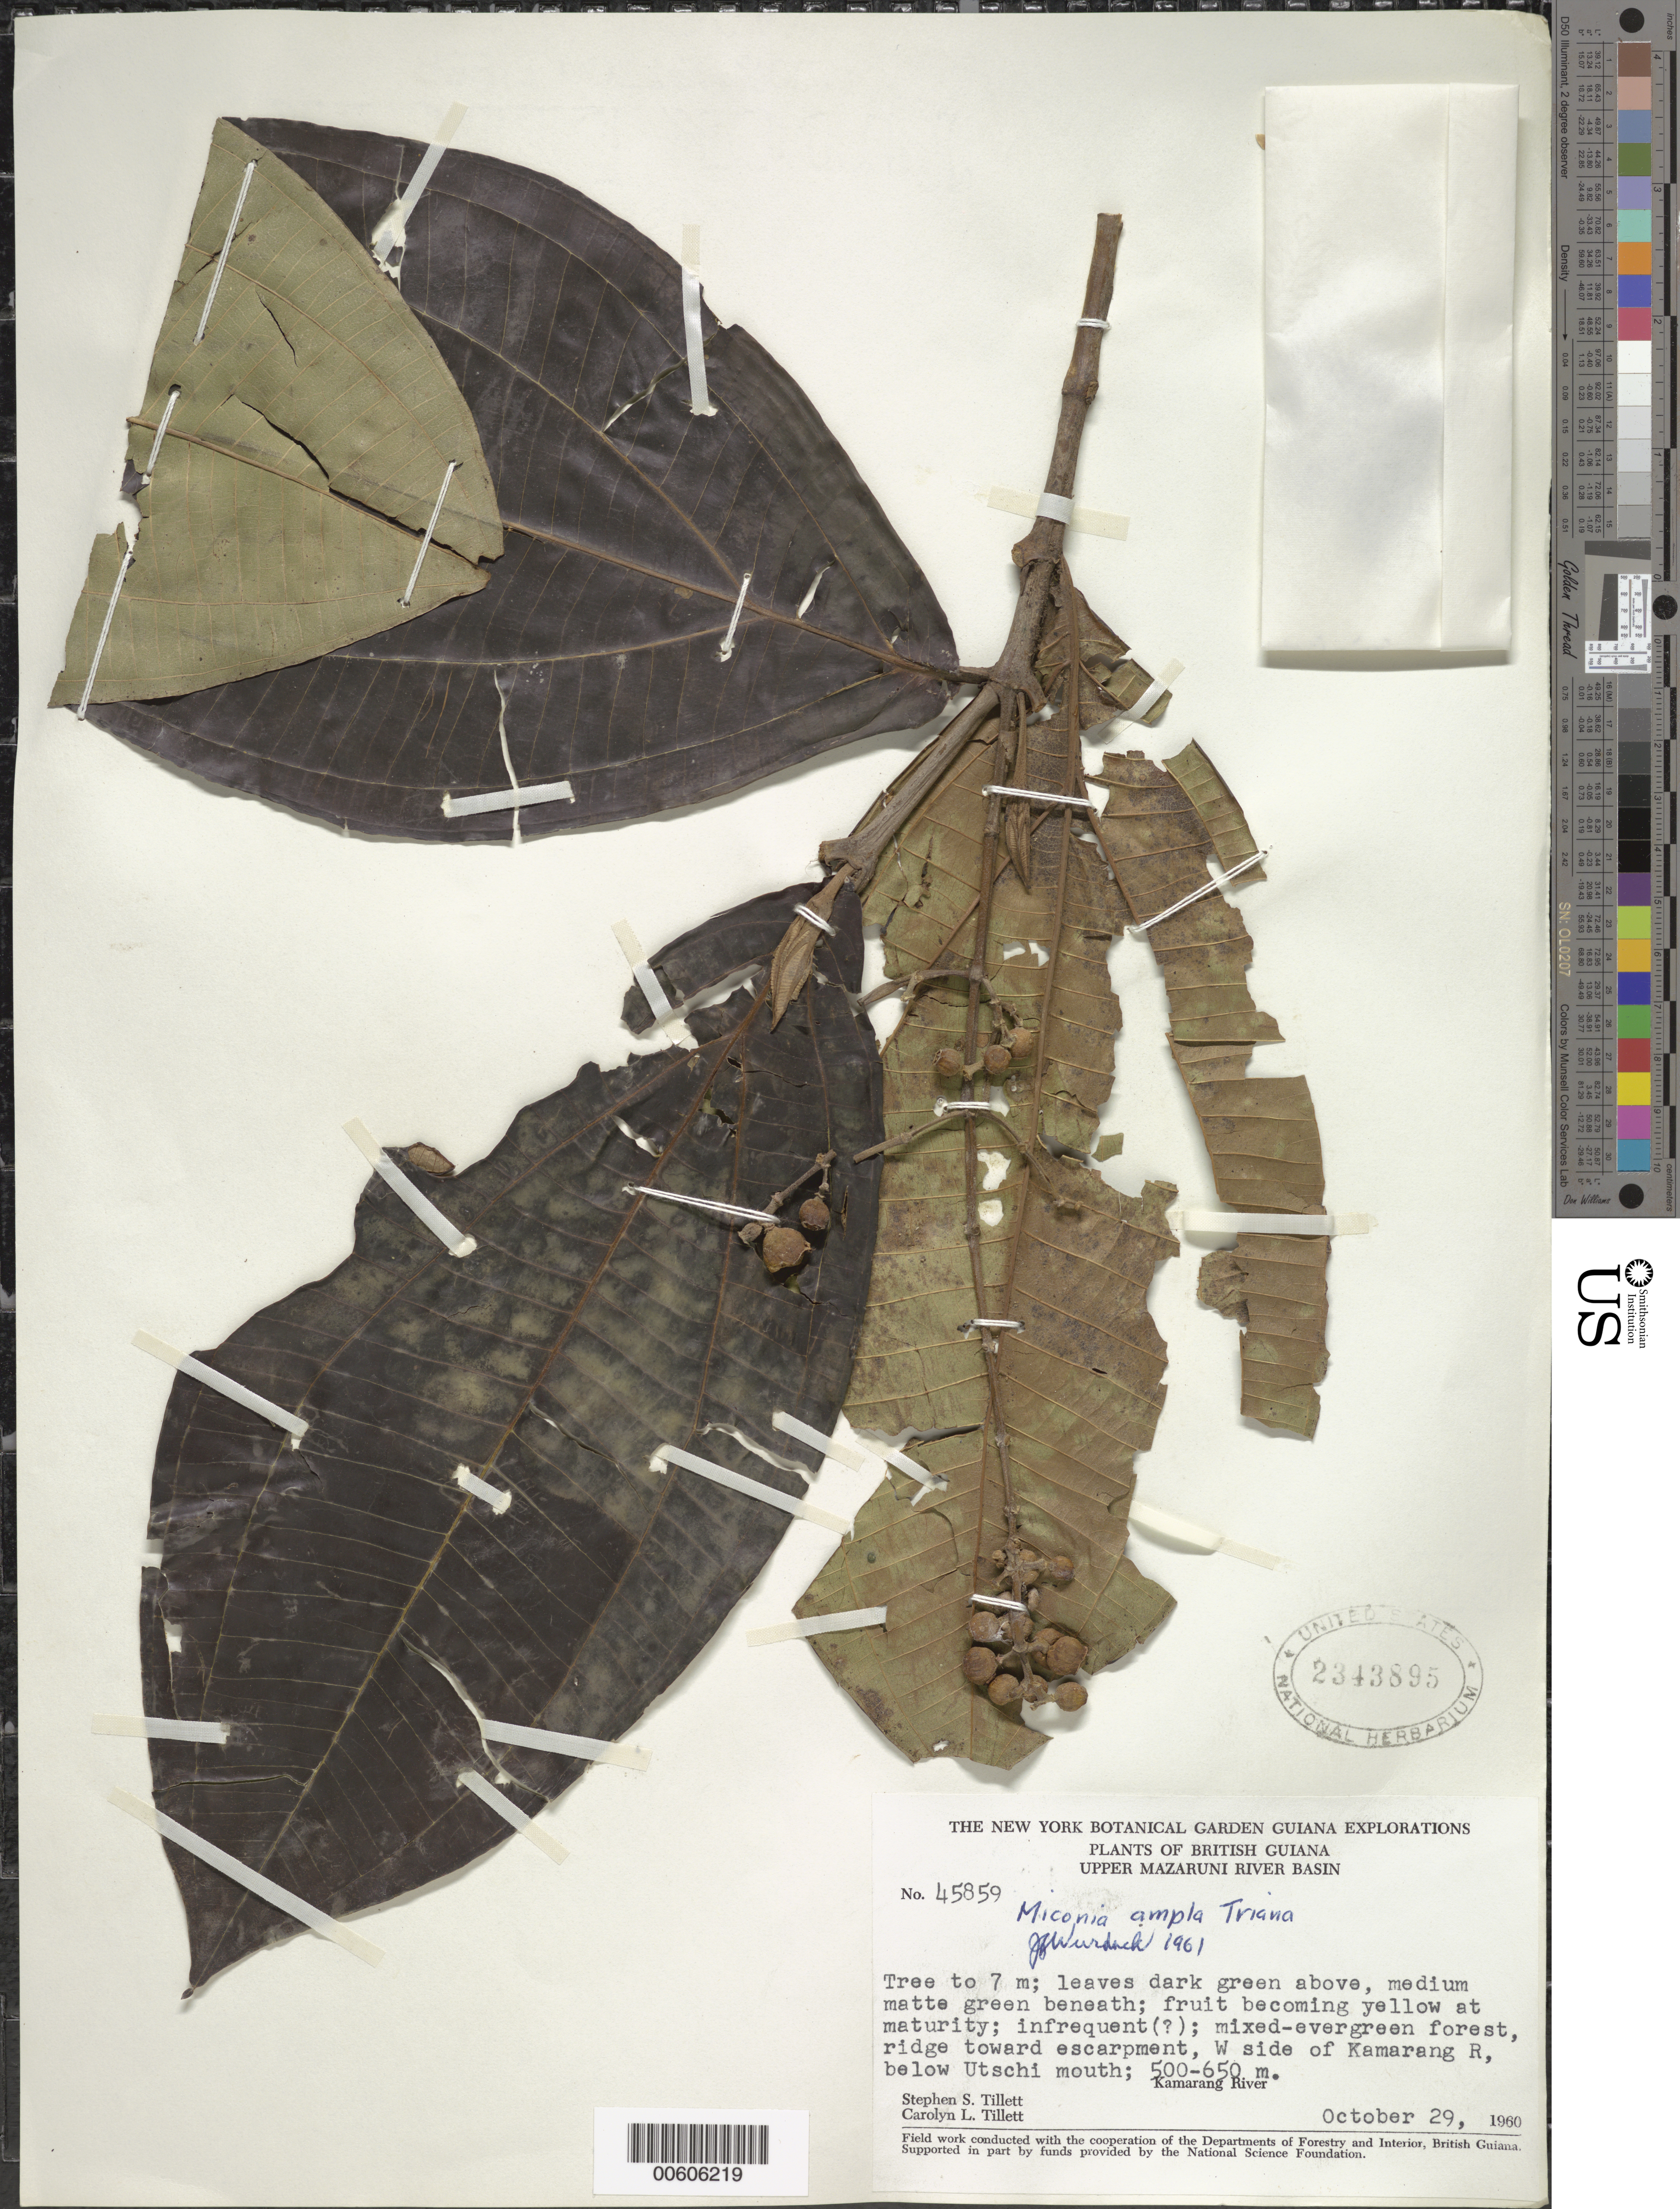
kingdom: Plantae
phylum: Tracheophyta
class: Magnoliopsida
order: Myrtales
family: Melastomataceae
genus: Miconia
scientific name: Miconia ampla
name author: Triana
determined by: Wurdack, John J., (US), US (UNITED STATES)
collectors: S. S. Tillett, C. L. Tillett & R. Boyan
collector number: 45859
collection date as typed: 29-Oct-60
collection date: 1960-10-29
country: Guyana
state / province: Cuyuni-Mazaruni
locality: Kamarang R., W bank, below Utschi mouth; Upper Mazaruni R. Basin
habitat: Mixed-evergreen forest, ridge towards escarpment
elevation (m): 500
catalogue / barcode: US 2343895